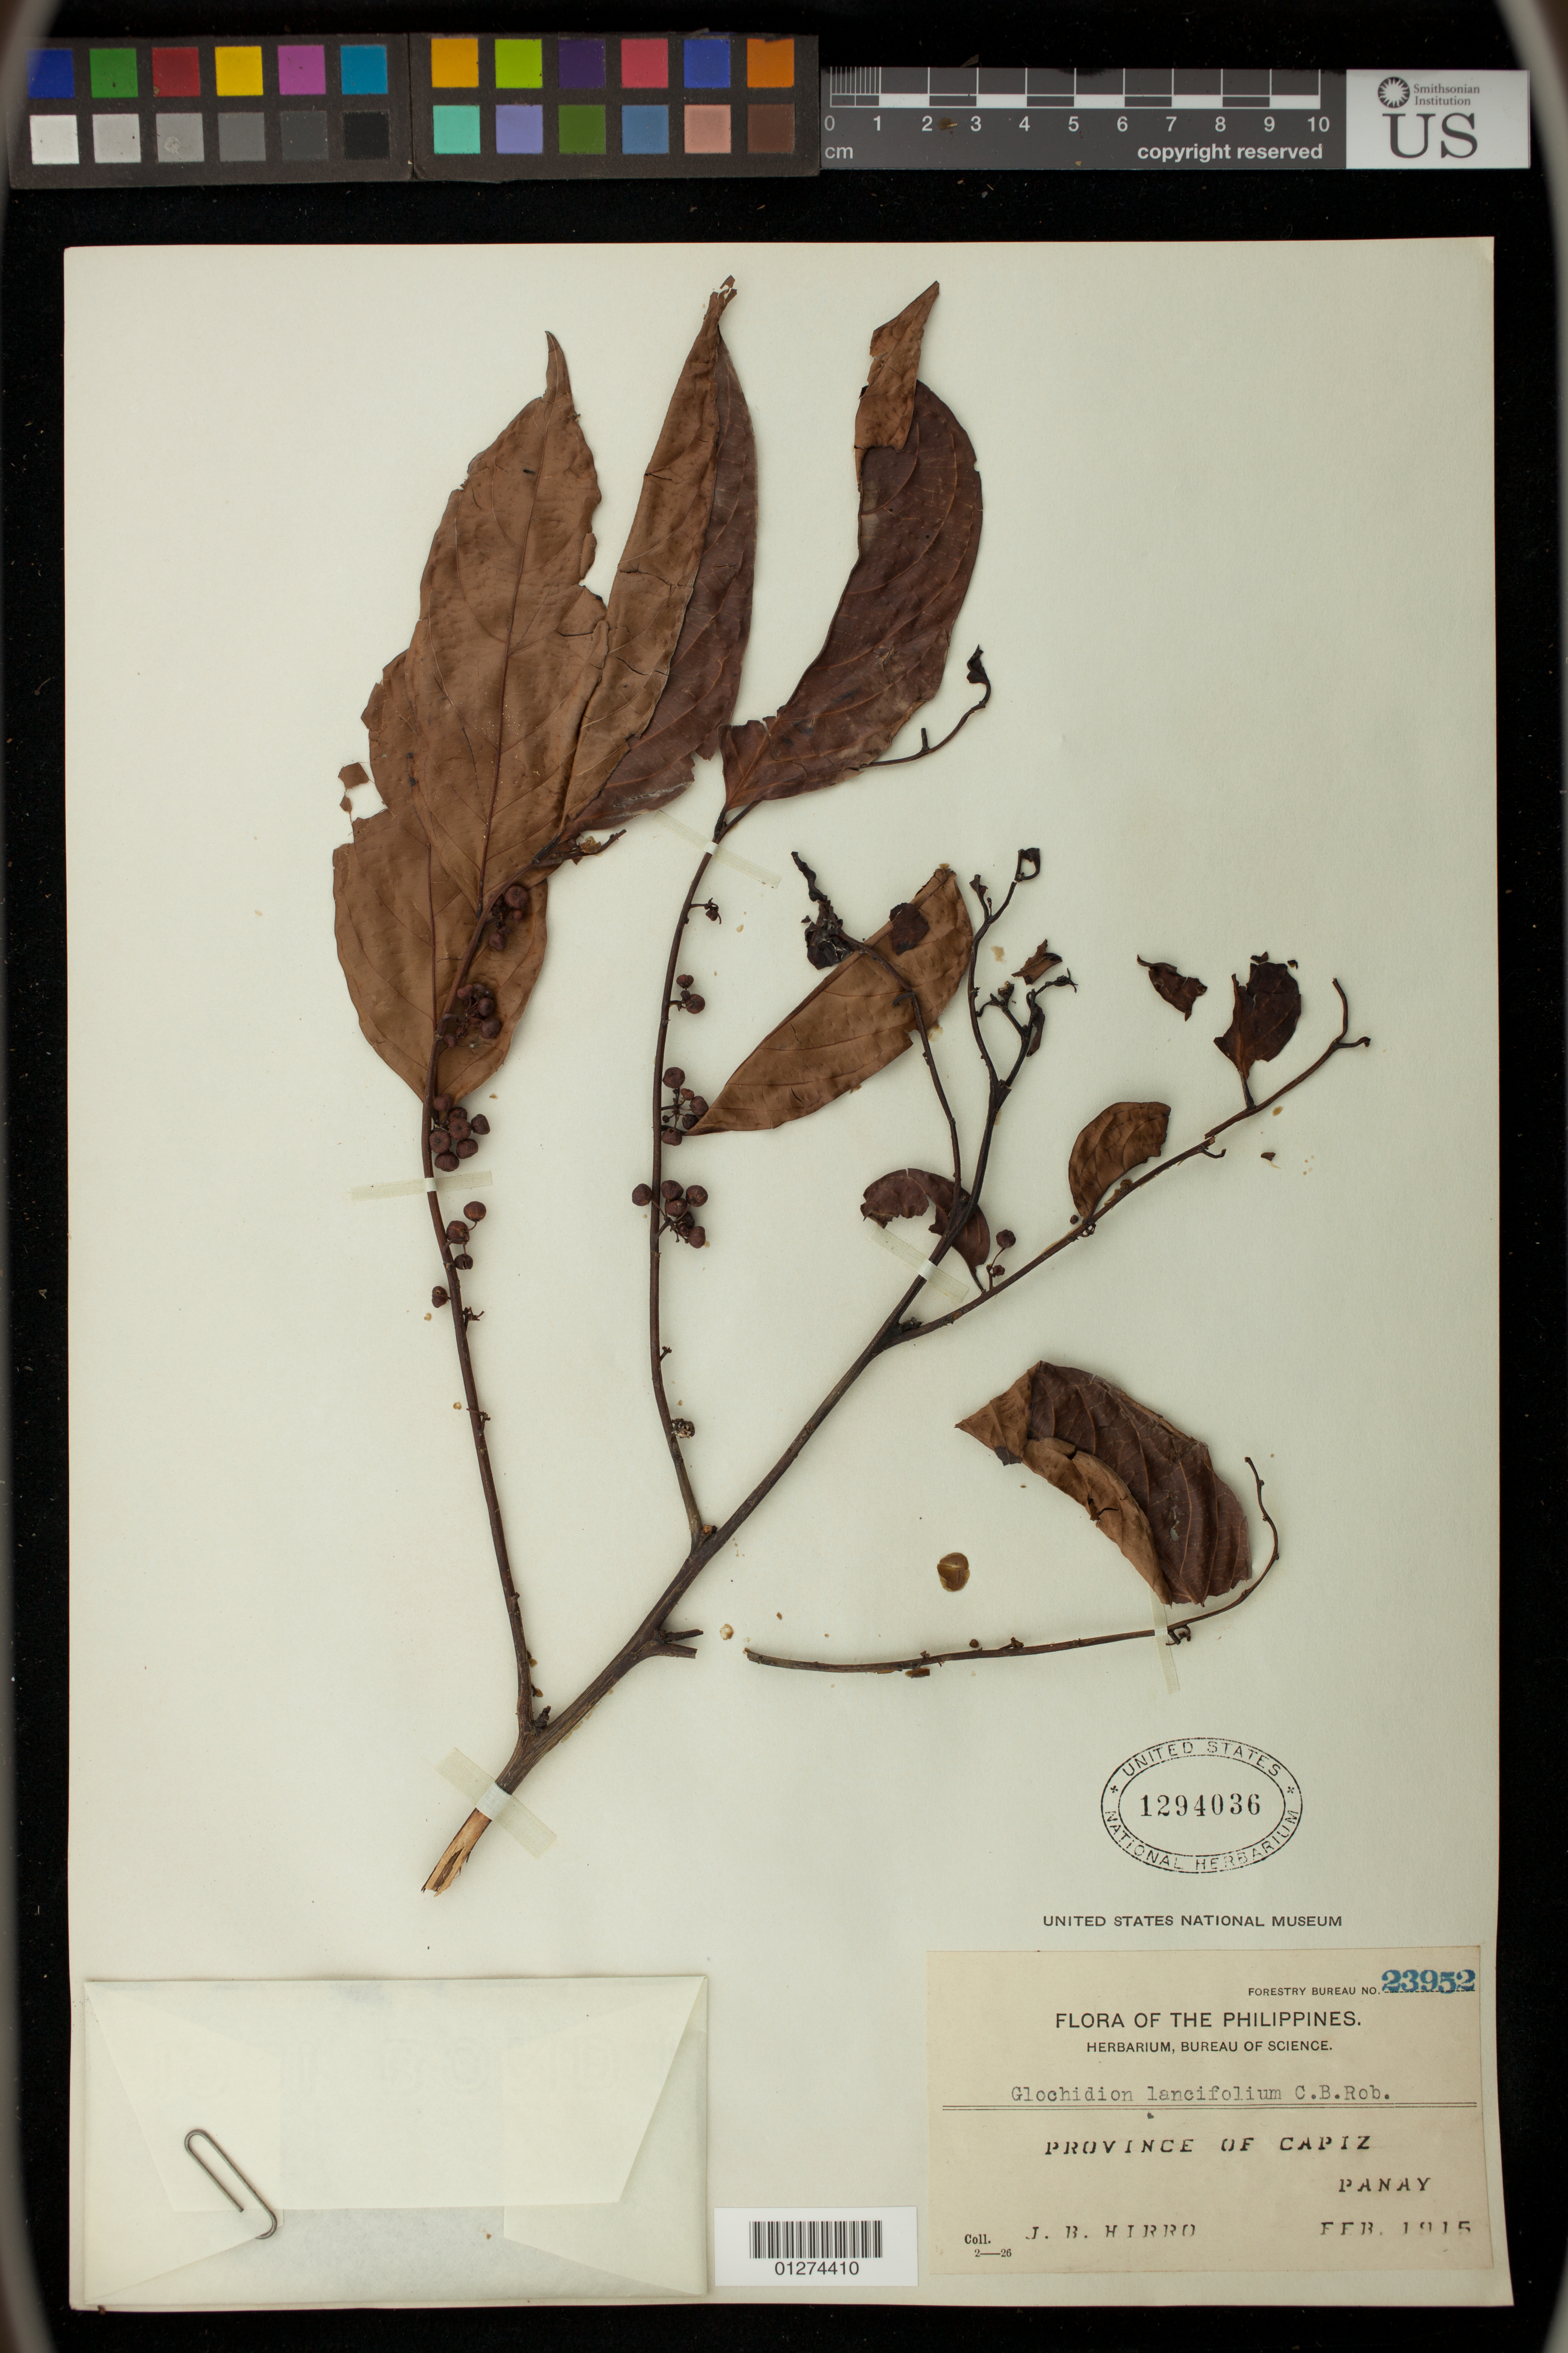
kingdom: Plantae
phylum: Tracheophyta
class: Magnoliopsida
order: Malpighiales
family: Phyllanthaceae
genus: Glochidion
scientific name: Glochidion lancifolium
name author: C.B. Rob.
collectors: J. Hirro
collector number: For. Bur. 23952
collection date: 1915-02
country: Philippines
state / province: Western Visayas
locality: Province of Capiz, Panay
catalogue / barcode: US 1294036